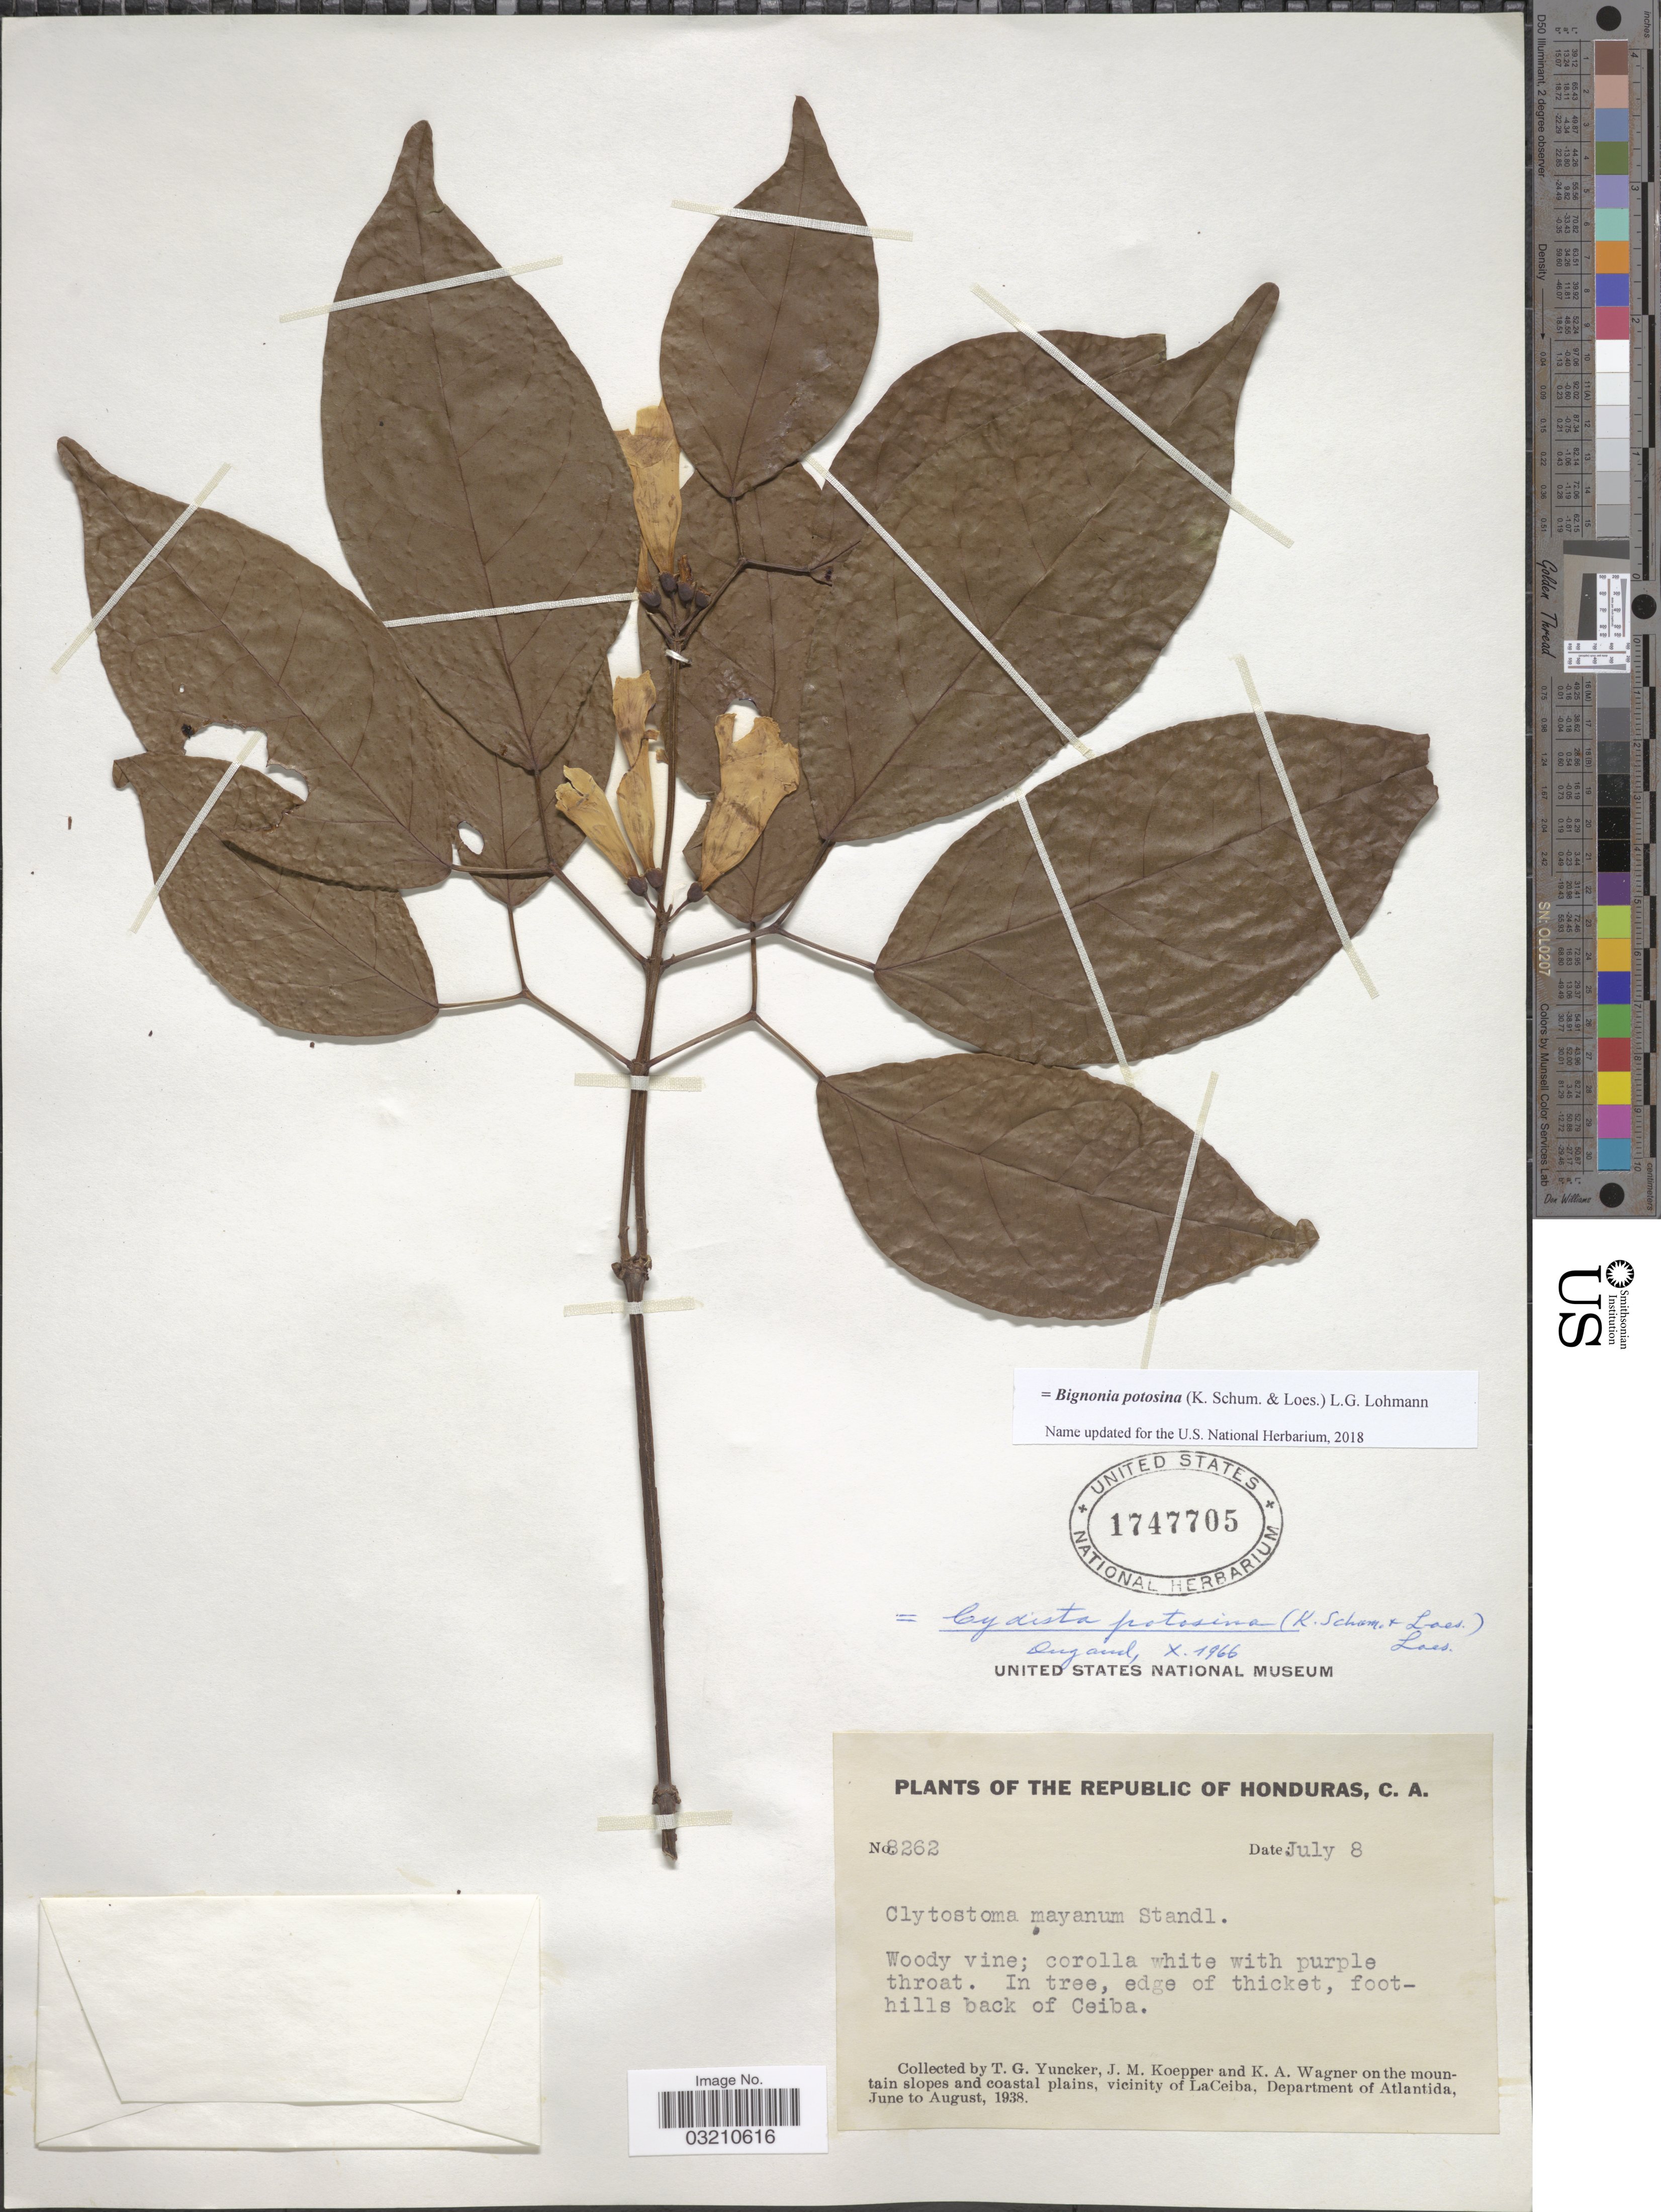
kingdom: Plantae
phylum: Tracheophyta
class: Magnoliopsida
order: Lamiales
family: Bignoniaceae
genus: Bignonia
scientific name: Bignonia potosina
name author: (K. Schum. & Loes.) L.G. Lohmann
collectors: T. G. Yuncker, J. M. Koepper & K. A. Wagner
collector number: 8262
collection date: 1938-07-08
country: Honduras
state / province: Atlántida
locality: Foothills back of Ceiba. On the mountain slopes and coastal plains, vicinity of LaCeiba, Department of Atlantida.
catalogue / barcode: US 1747705